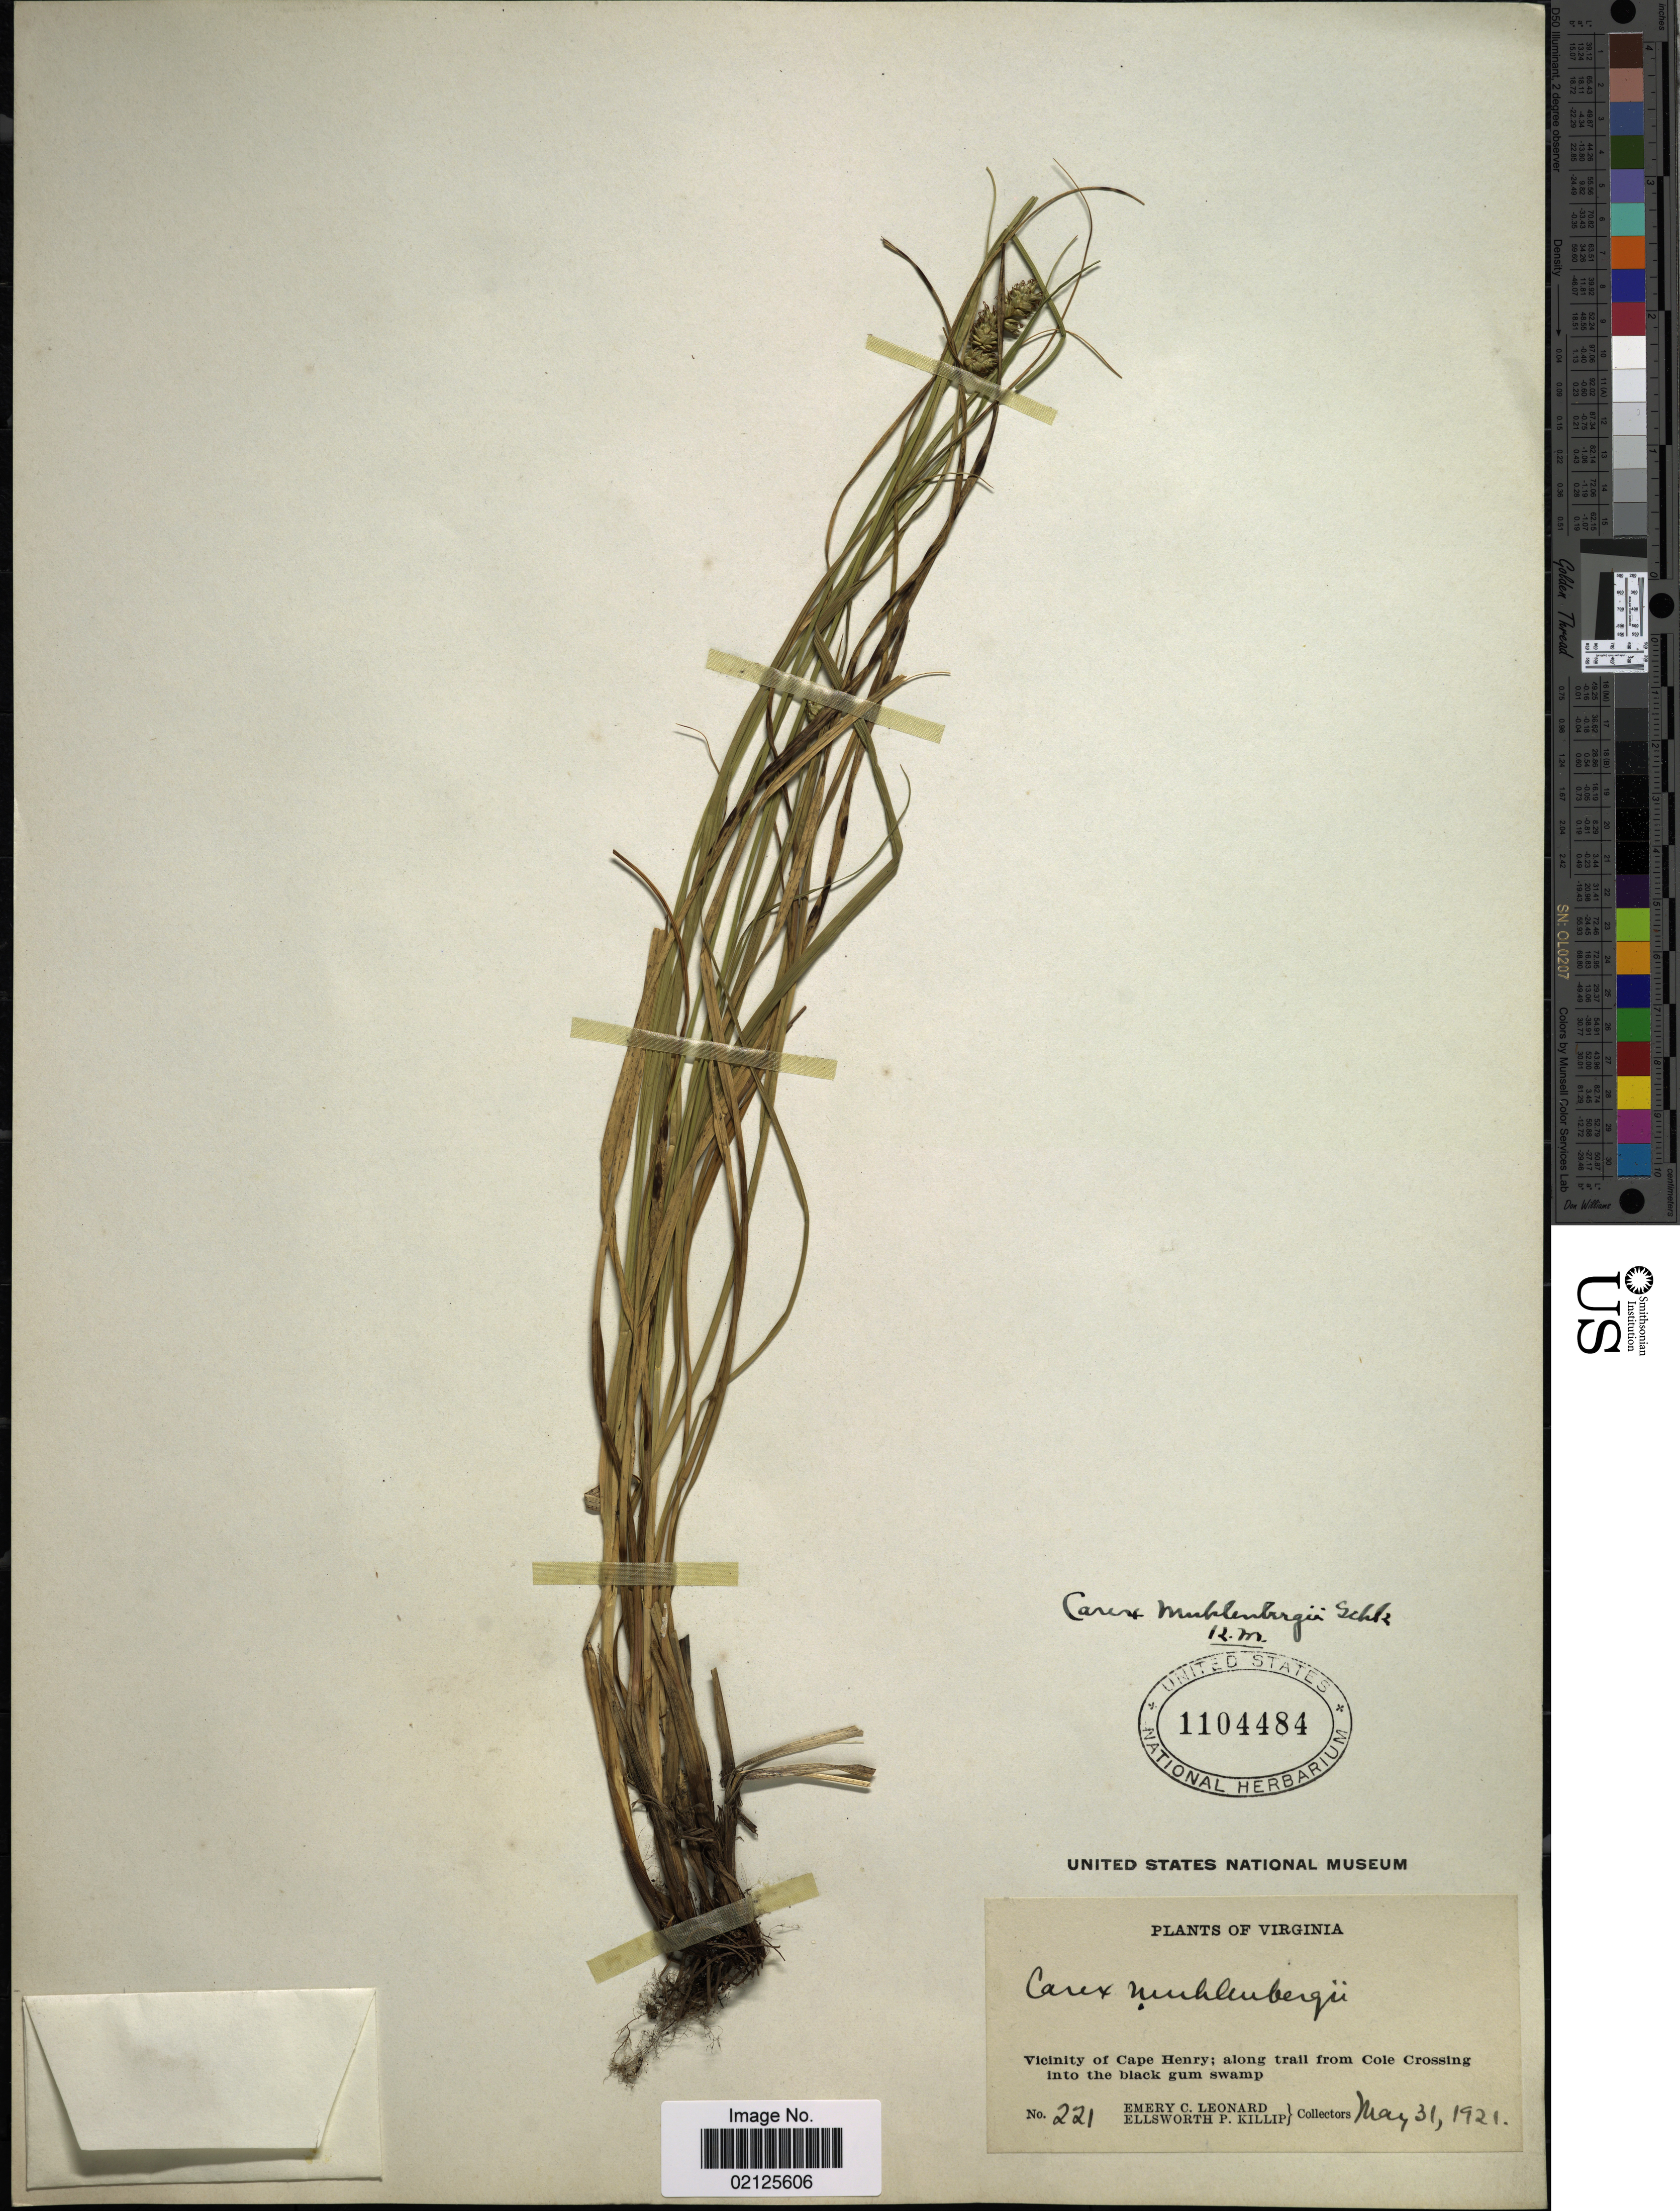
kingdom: Plantae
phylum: Tracheophyta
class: Liliopsida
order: Poales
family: Cyperaceae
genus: Carex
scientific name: Carex muehlenbergii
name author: Willd.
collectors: E. C. Leonard & E. P. Killip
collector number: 221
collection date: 1921-05-31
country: United States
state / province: Virginia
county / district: City of Virginia Beach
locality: Vicinity of Cape Henry; along trail from Cole Crossing into the black gum swamp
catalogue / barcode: US 1104484